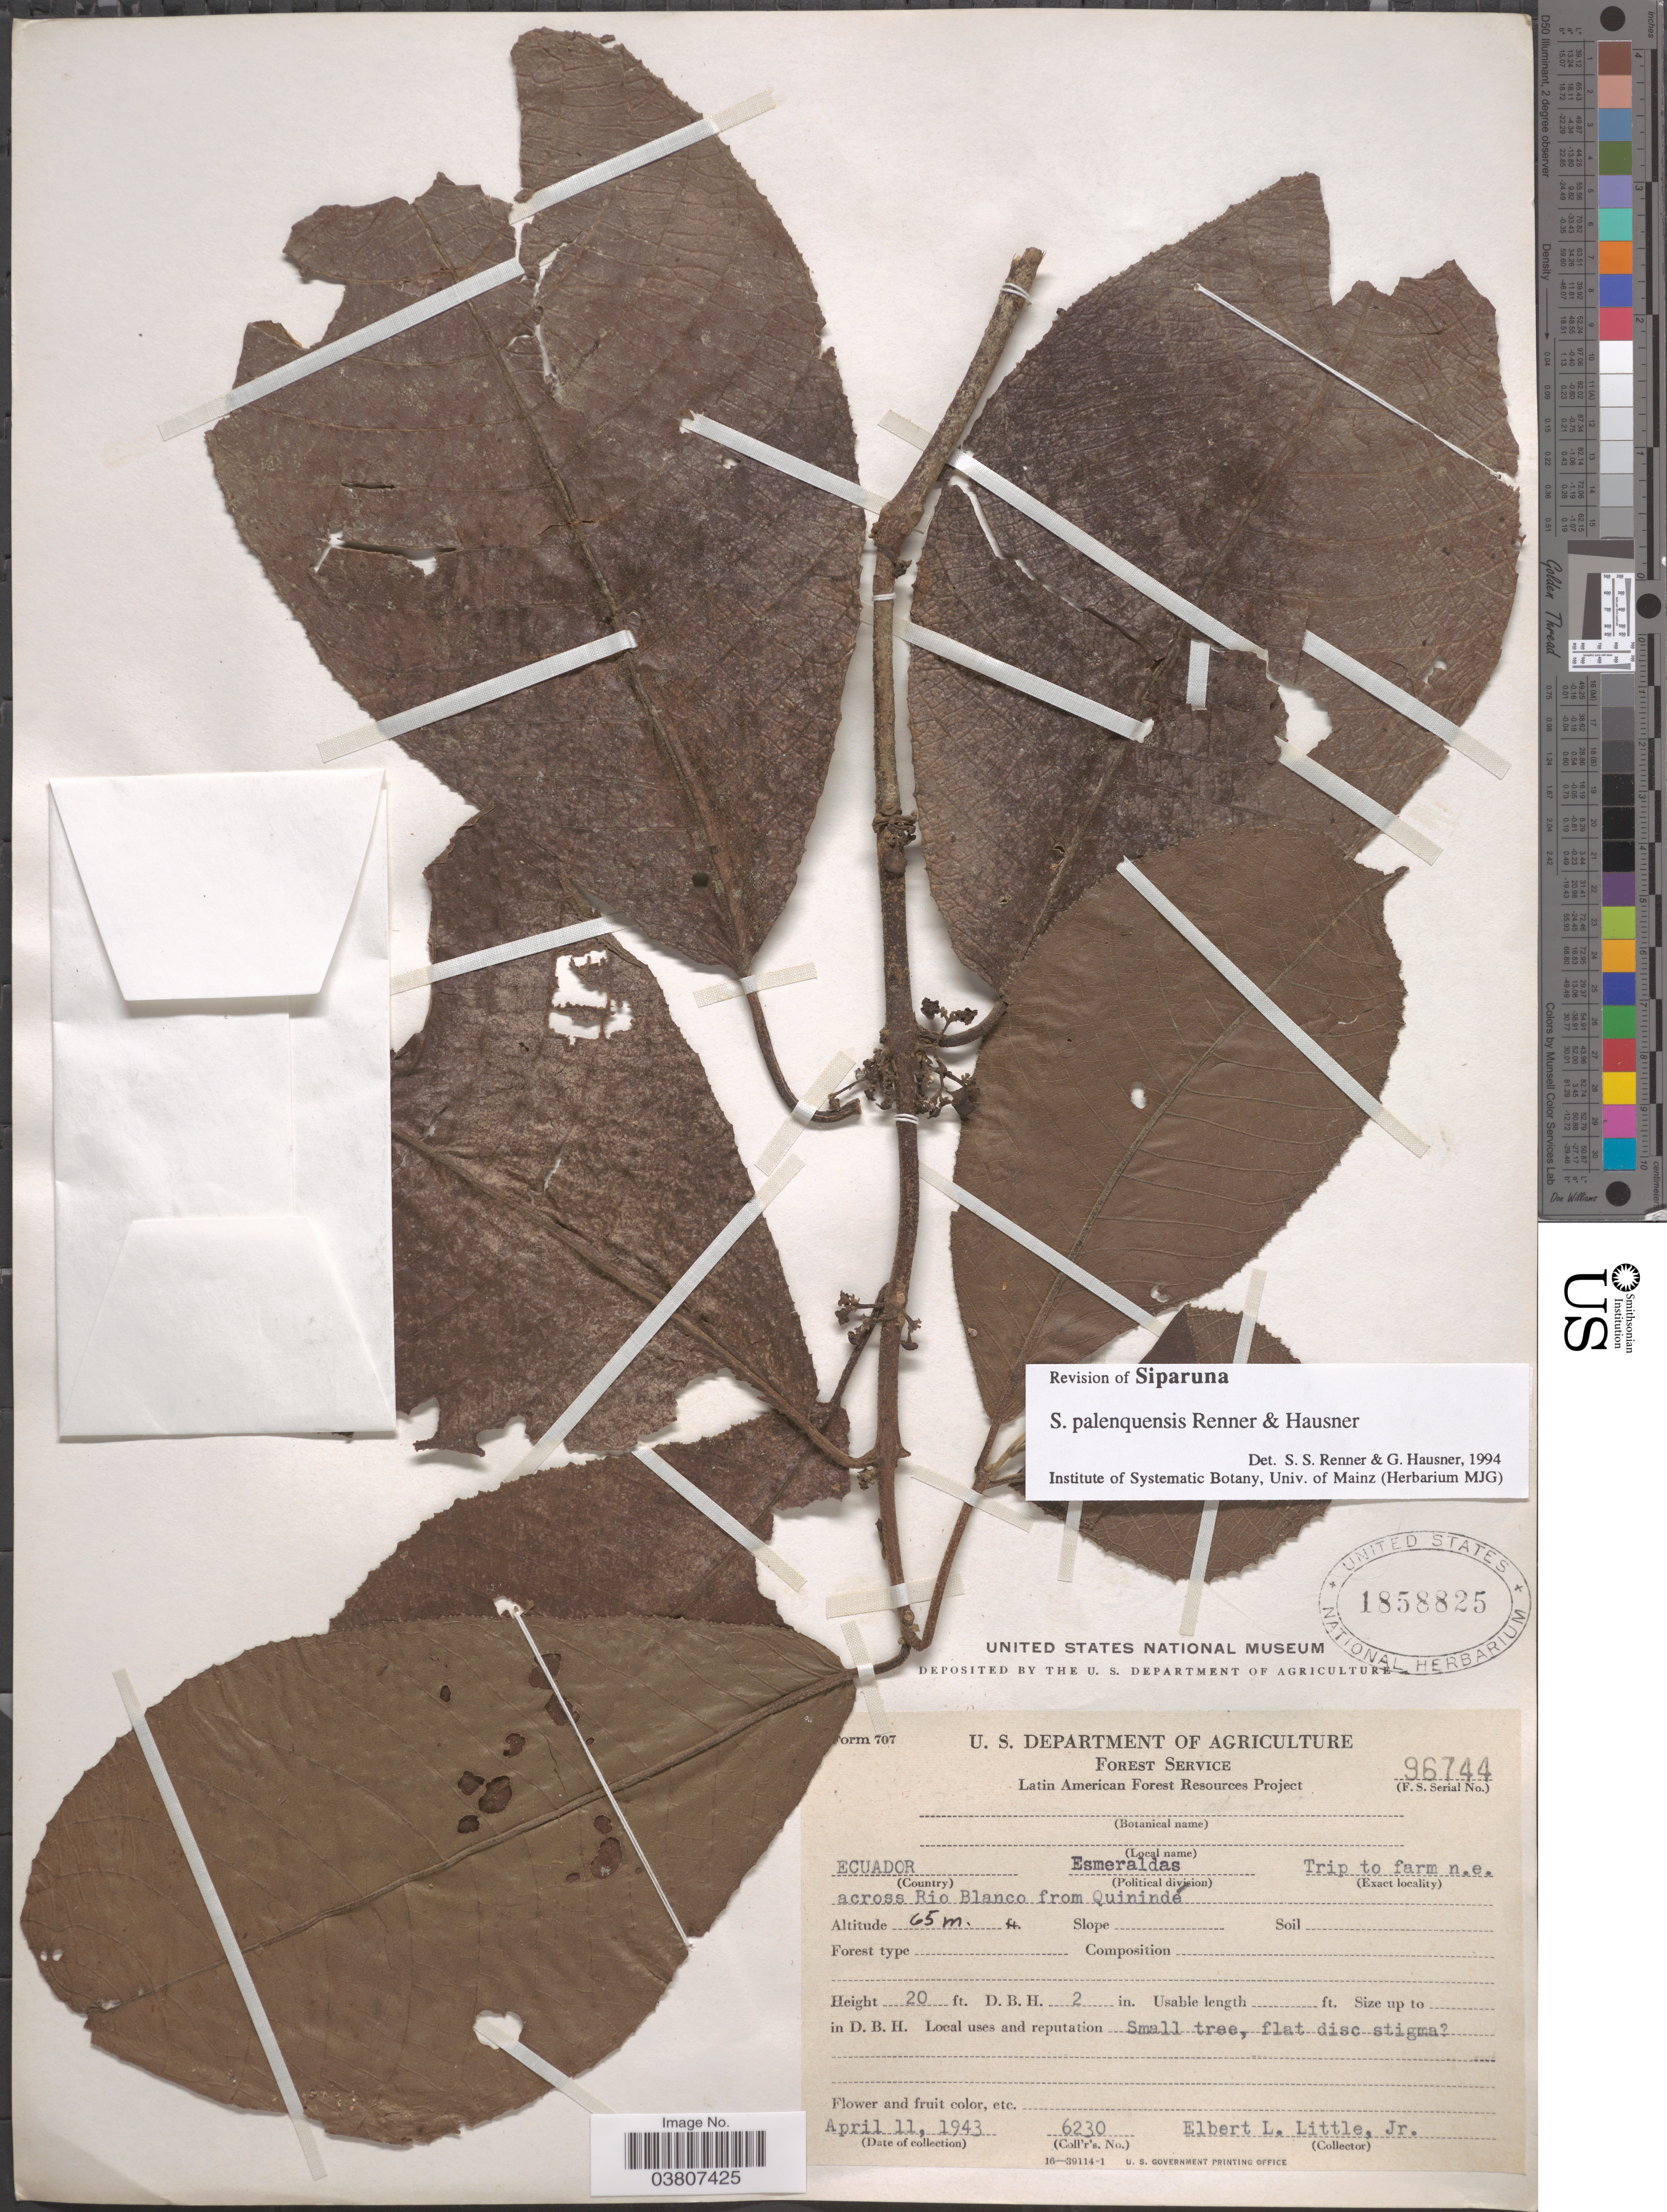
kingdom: Plantae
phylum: Tracheophyta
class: Magnoliopsida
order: Laurales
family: Siparunaceae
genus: Siparuna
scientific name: Siparuna palenquensis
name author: S.S. Renner & Hausner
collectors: E. L. Little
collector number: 6230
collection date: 1943-04-11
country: Ecuador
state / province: Esmeraldas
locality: Trip to farm n.e. across Rio Blanco from Quinindé.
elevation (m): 65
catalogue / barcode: US 1858825